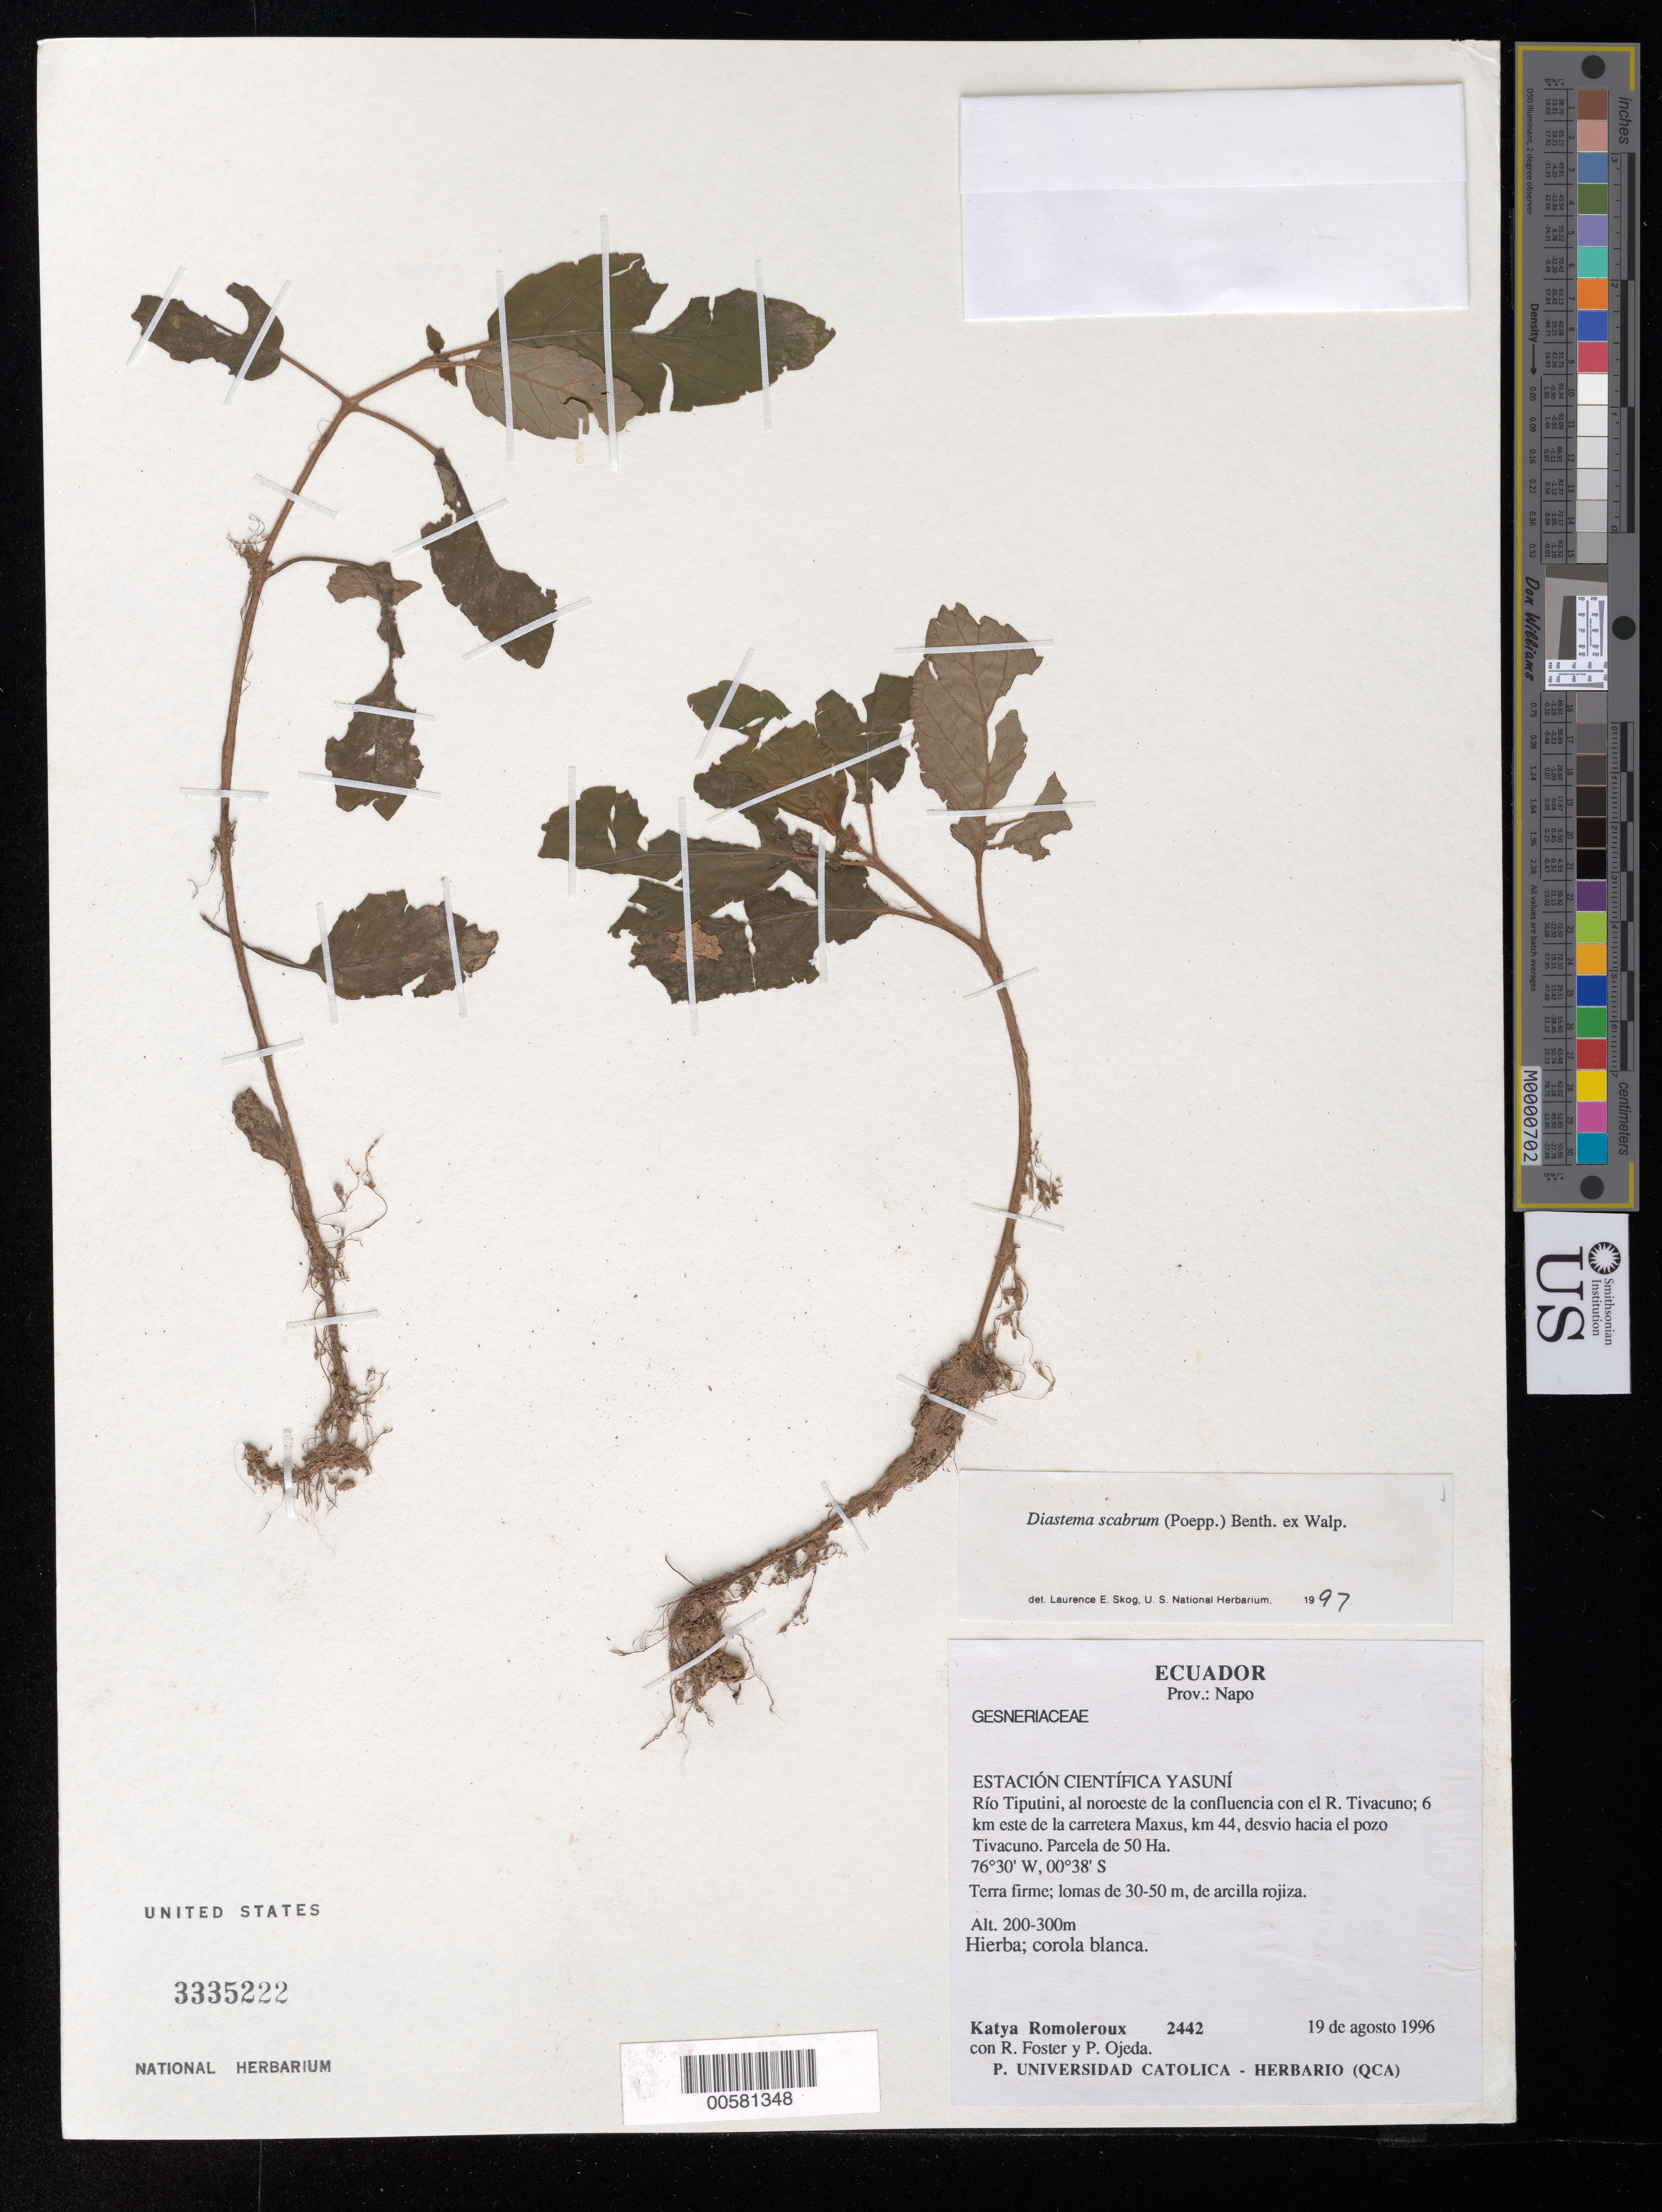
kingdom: Plantae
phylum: Tracheophyta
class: Magnoliopsida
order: Lamiales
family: Gesneriaceae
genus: Diastema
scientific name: Diastema scabrum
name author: (Poepp.) Benth. ex Walp.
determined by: Skog, Laurence E.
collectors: K. Romoleroux, R. Foster & P. Ojeda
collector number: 2442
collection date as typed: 19 Aug 1996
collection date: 1996-08-19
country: Ecuador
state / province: Napo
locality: Estación Científica Yasuní; Río Tiputini, al noroeste de la confluencia con el R. Tivacuno; 6 km este de la carretera Maxus, km 44, desvio hacia el pozo Tivacuno; Parcela de 50 Ha.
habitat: Terra firme; lomas de 30-50 m, de arcilla rojiza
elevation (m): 200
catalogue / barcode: US 3335222